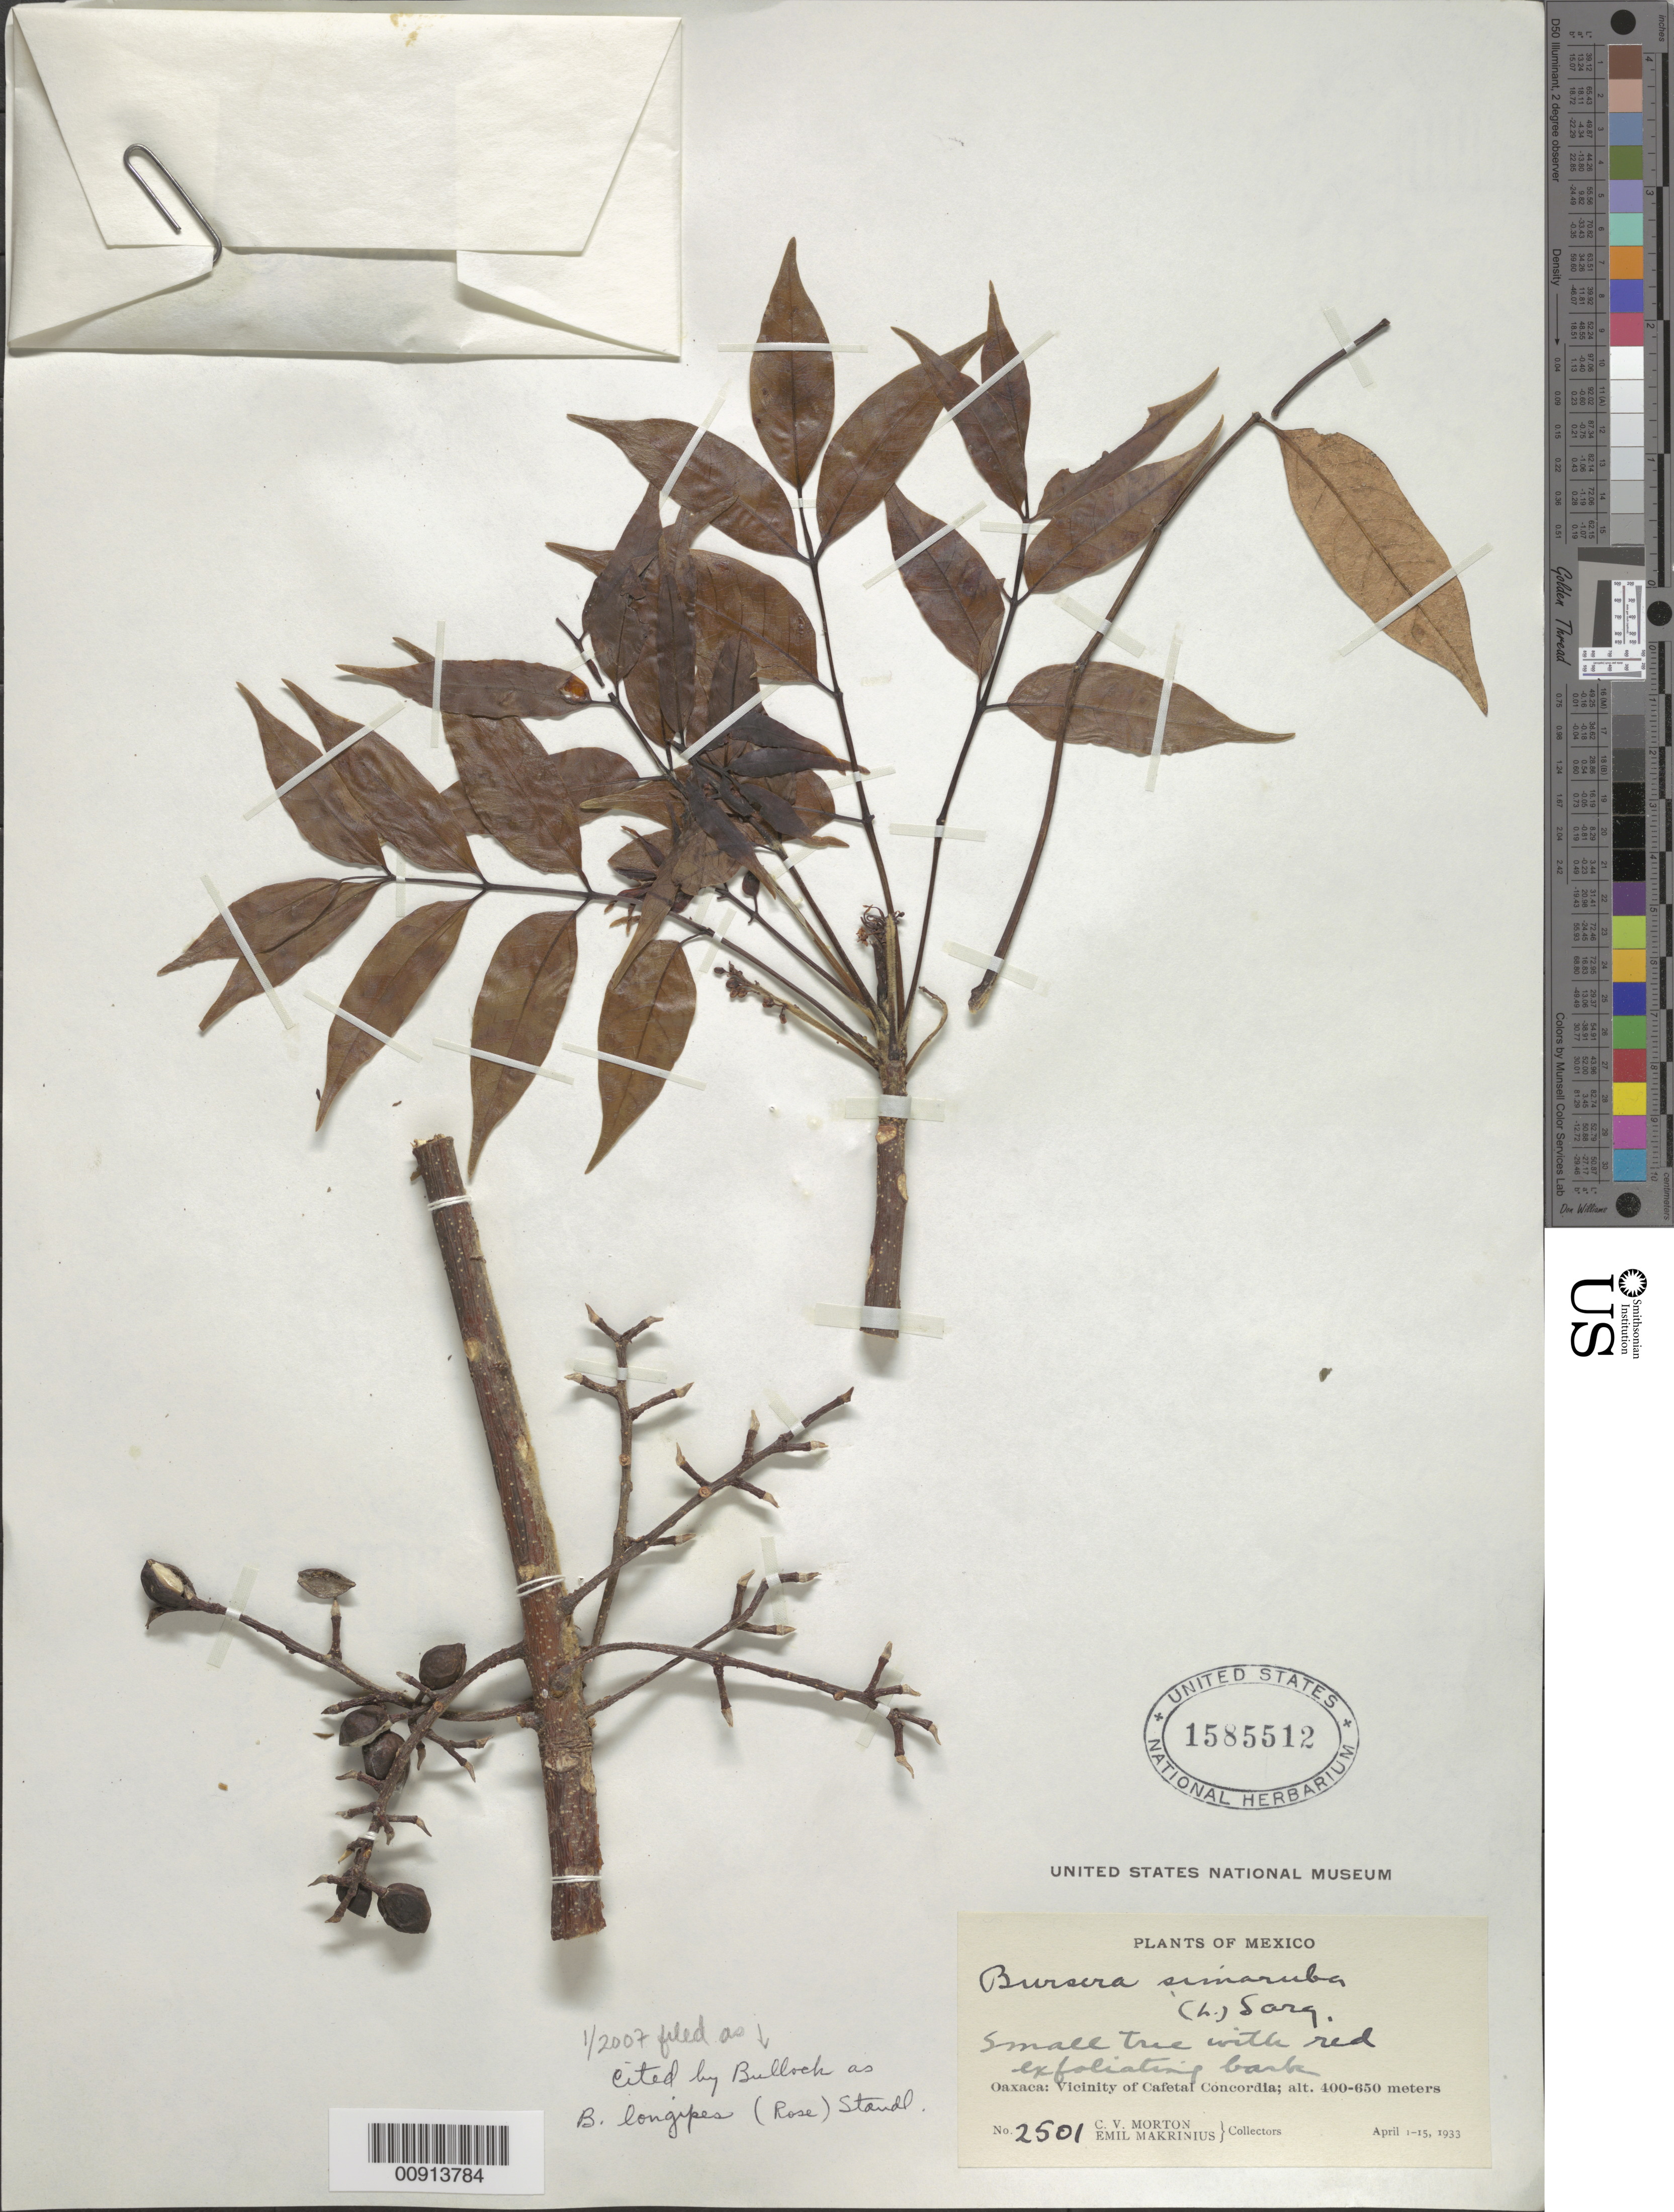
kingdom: Plantae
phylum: Tracheophyta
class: Magnoliopsida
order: Sapindales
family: Burseraceae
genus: Bursera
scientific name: Bursera longipes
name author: (Rose) Standl.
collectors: C. V. Morton & E. Makrinius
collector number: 2501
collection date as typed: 01 Apr 1933 to 15 Apr 1933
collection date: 1933-04-01/1933-04-15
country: Mexico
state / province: Oaxaca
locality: Oaxaca: Vicinity of Cafetal Concordia.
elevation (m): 650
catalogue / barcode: US 1585512